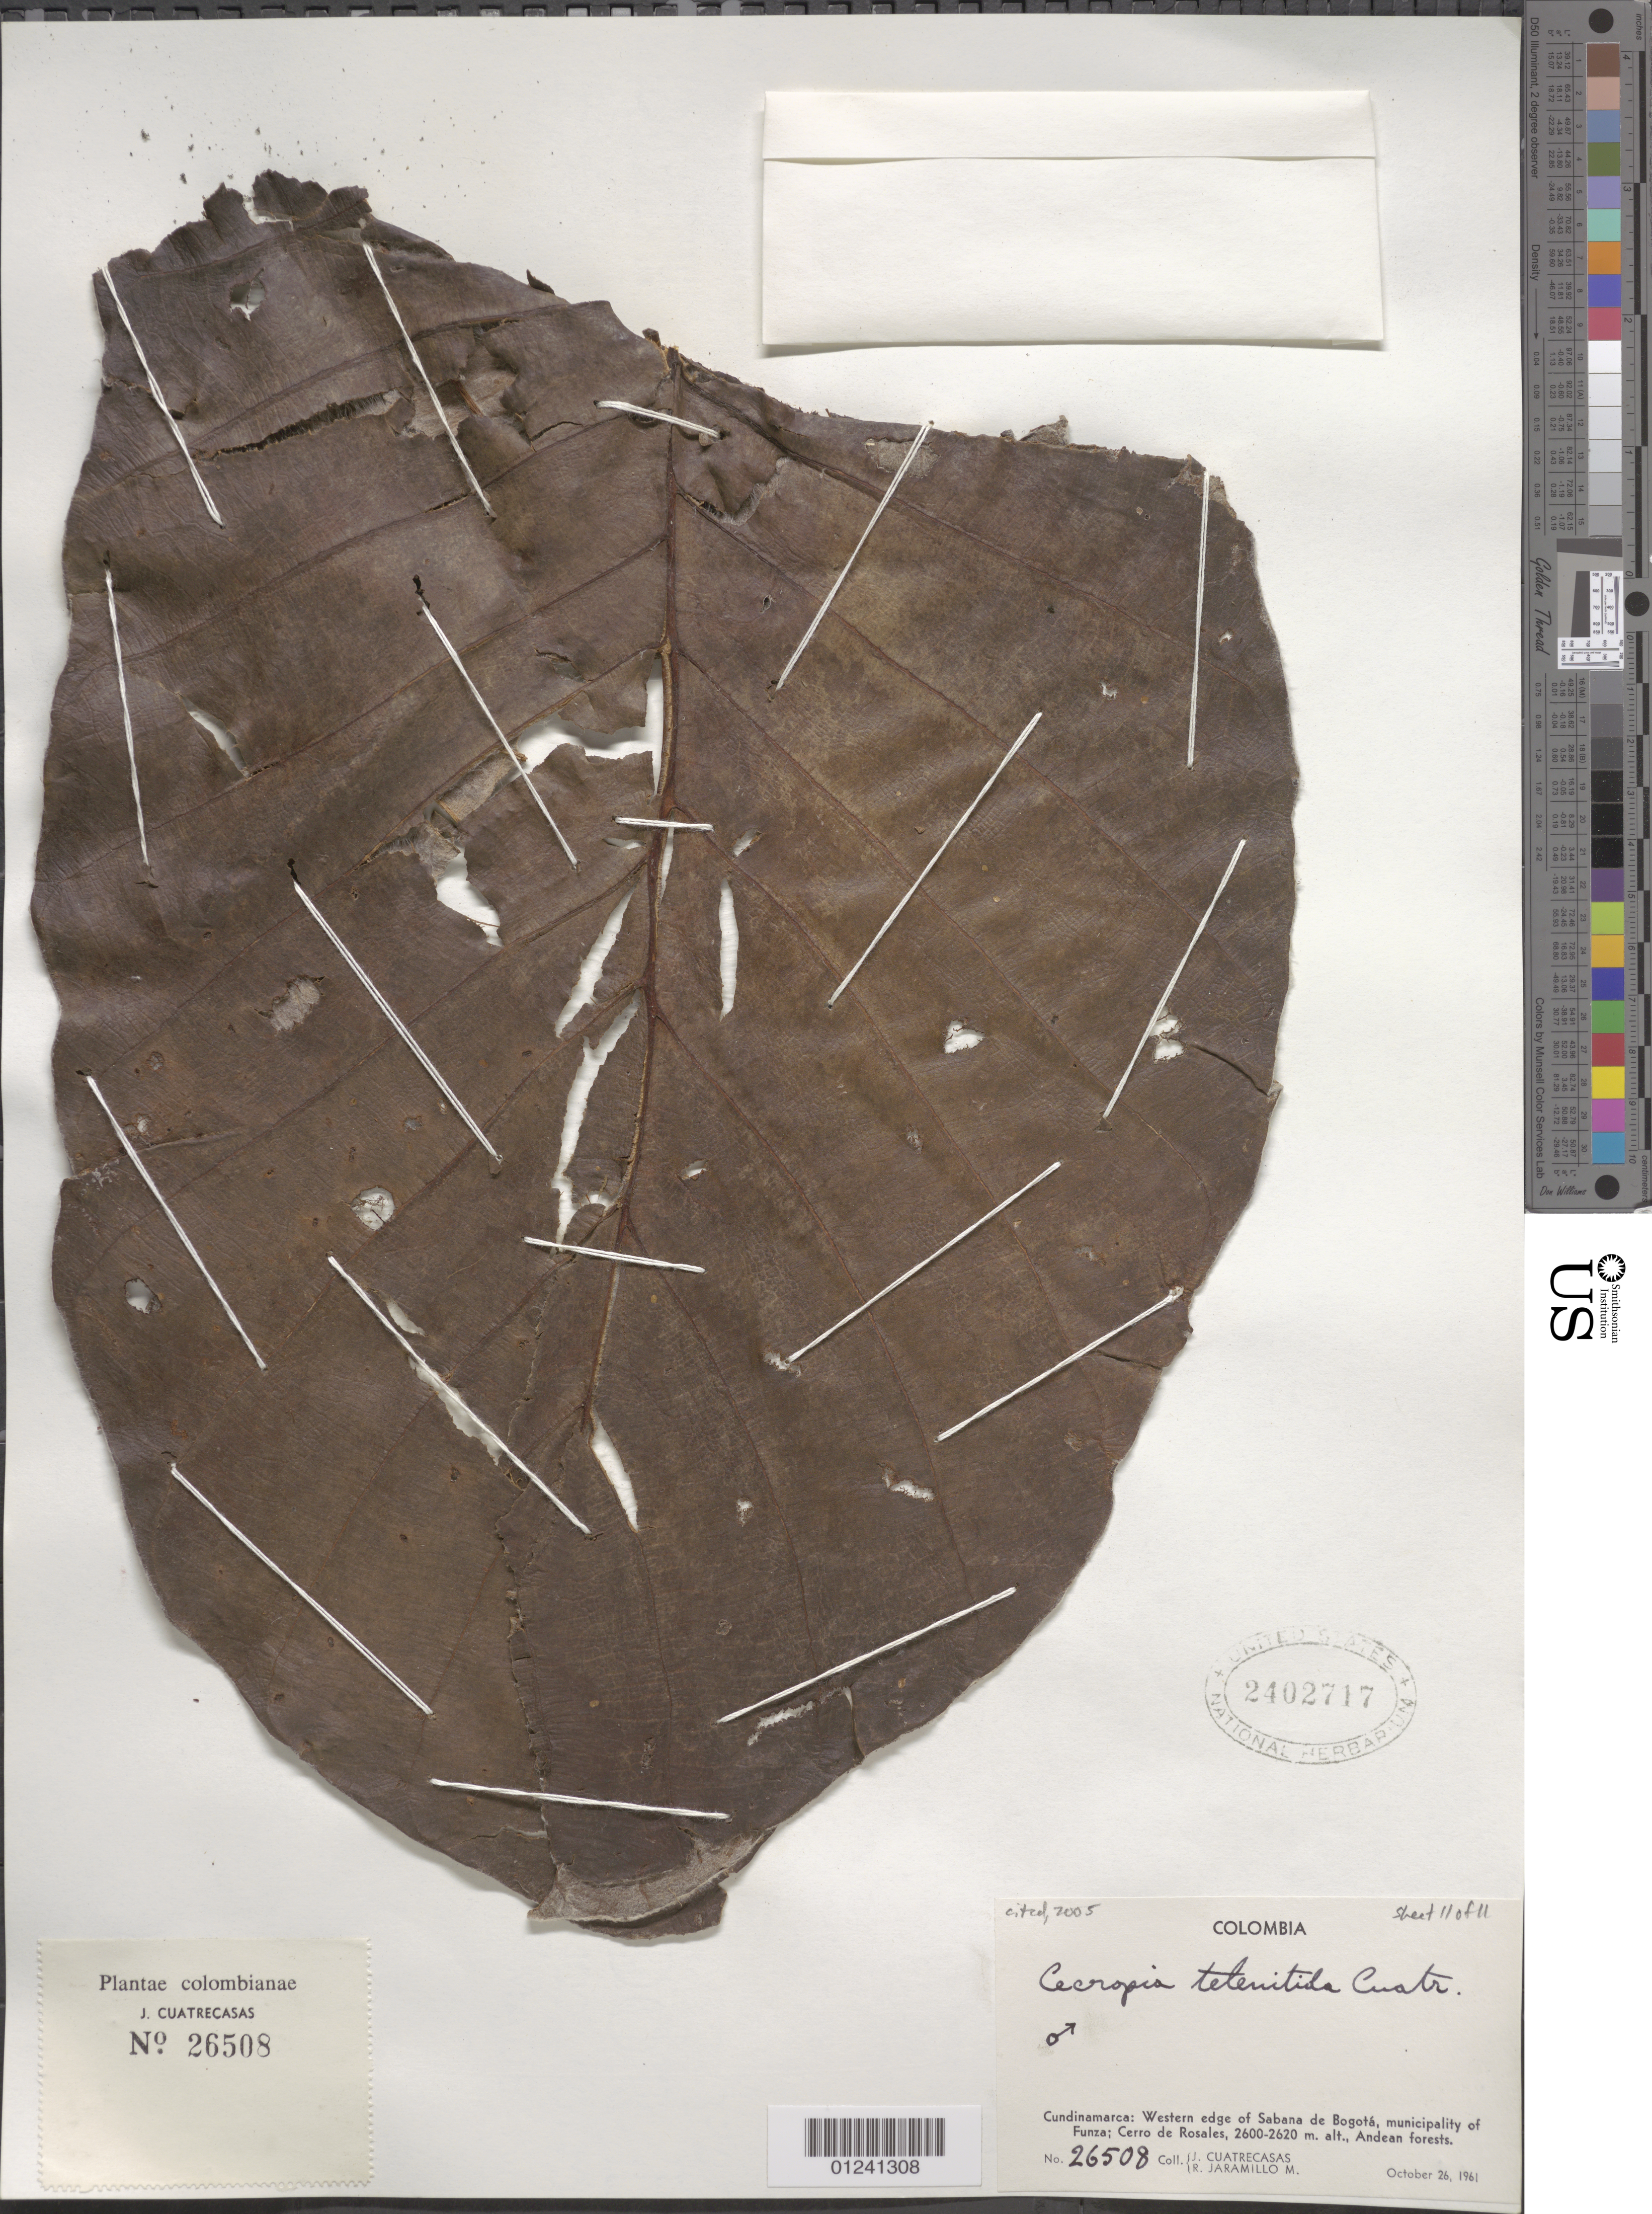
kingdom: Plantae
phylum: Tracheophyta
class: Magnoliopsida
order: Rosales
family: Urticaceae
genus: Cecropia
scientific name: Cecropia telenitida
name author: Cuatrec.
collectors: J. Cuatrecasas & R. Jaramillo M.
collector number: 26508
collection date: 1961-10-26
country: Colombia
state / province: Cundinamarca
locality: Western edge of Sabana de Bogota, municpality of Funza; Cerro de Rosales; Andean Forests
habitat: Andean forests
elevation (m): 2600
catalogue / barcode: US 2402717